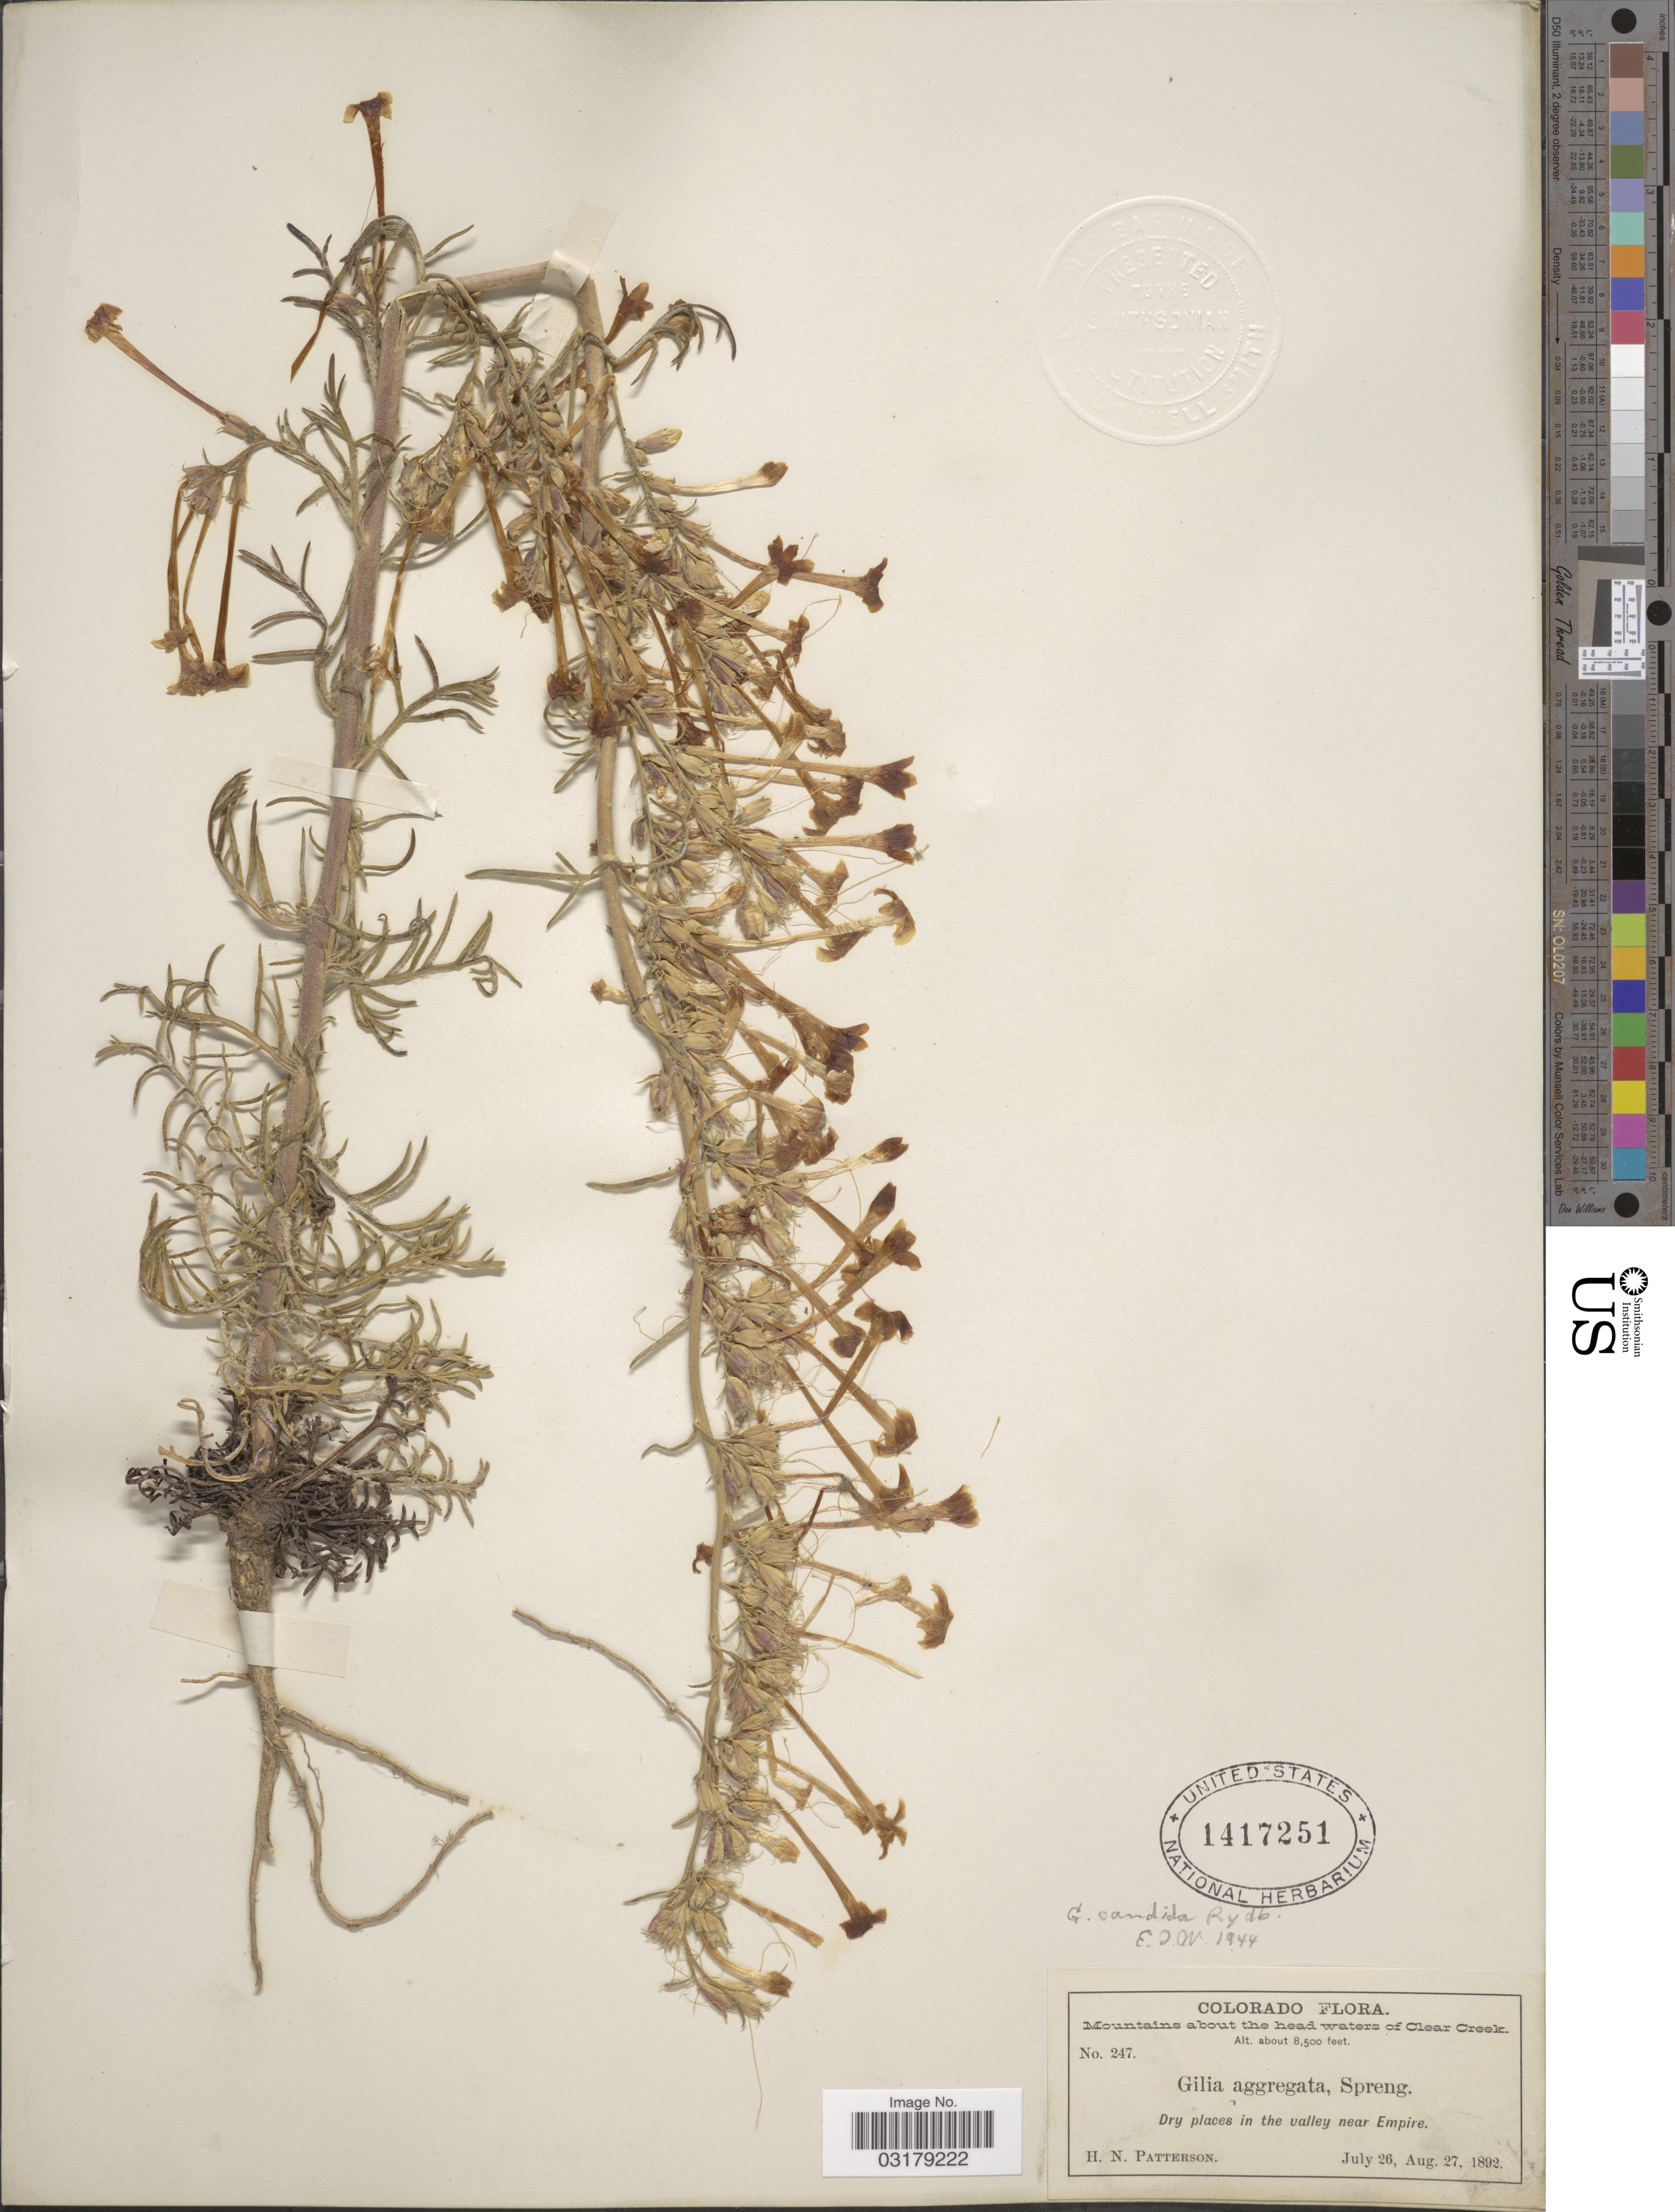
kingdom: Plantae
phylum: Tracheophyta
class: Magnoliopsida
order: Ericales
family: Polemoniaceae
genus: Ipomopsis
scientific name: Ipomopsis aggregata subsp. candida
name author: (Rydb.) V.E. Grant & A.D. Grant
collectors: H. N. Patterson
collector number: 247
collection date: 1892-07-26/1892-08-27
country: United States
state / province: Colorado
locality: Mountains about the head waters of Clear Creek. Dry places in the valley near Empire.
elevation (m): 2591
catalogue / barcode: US 1417251